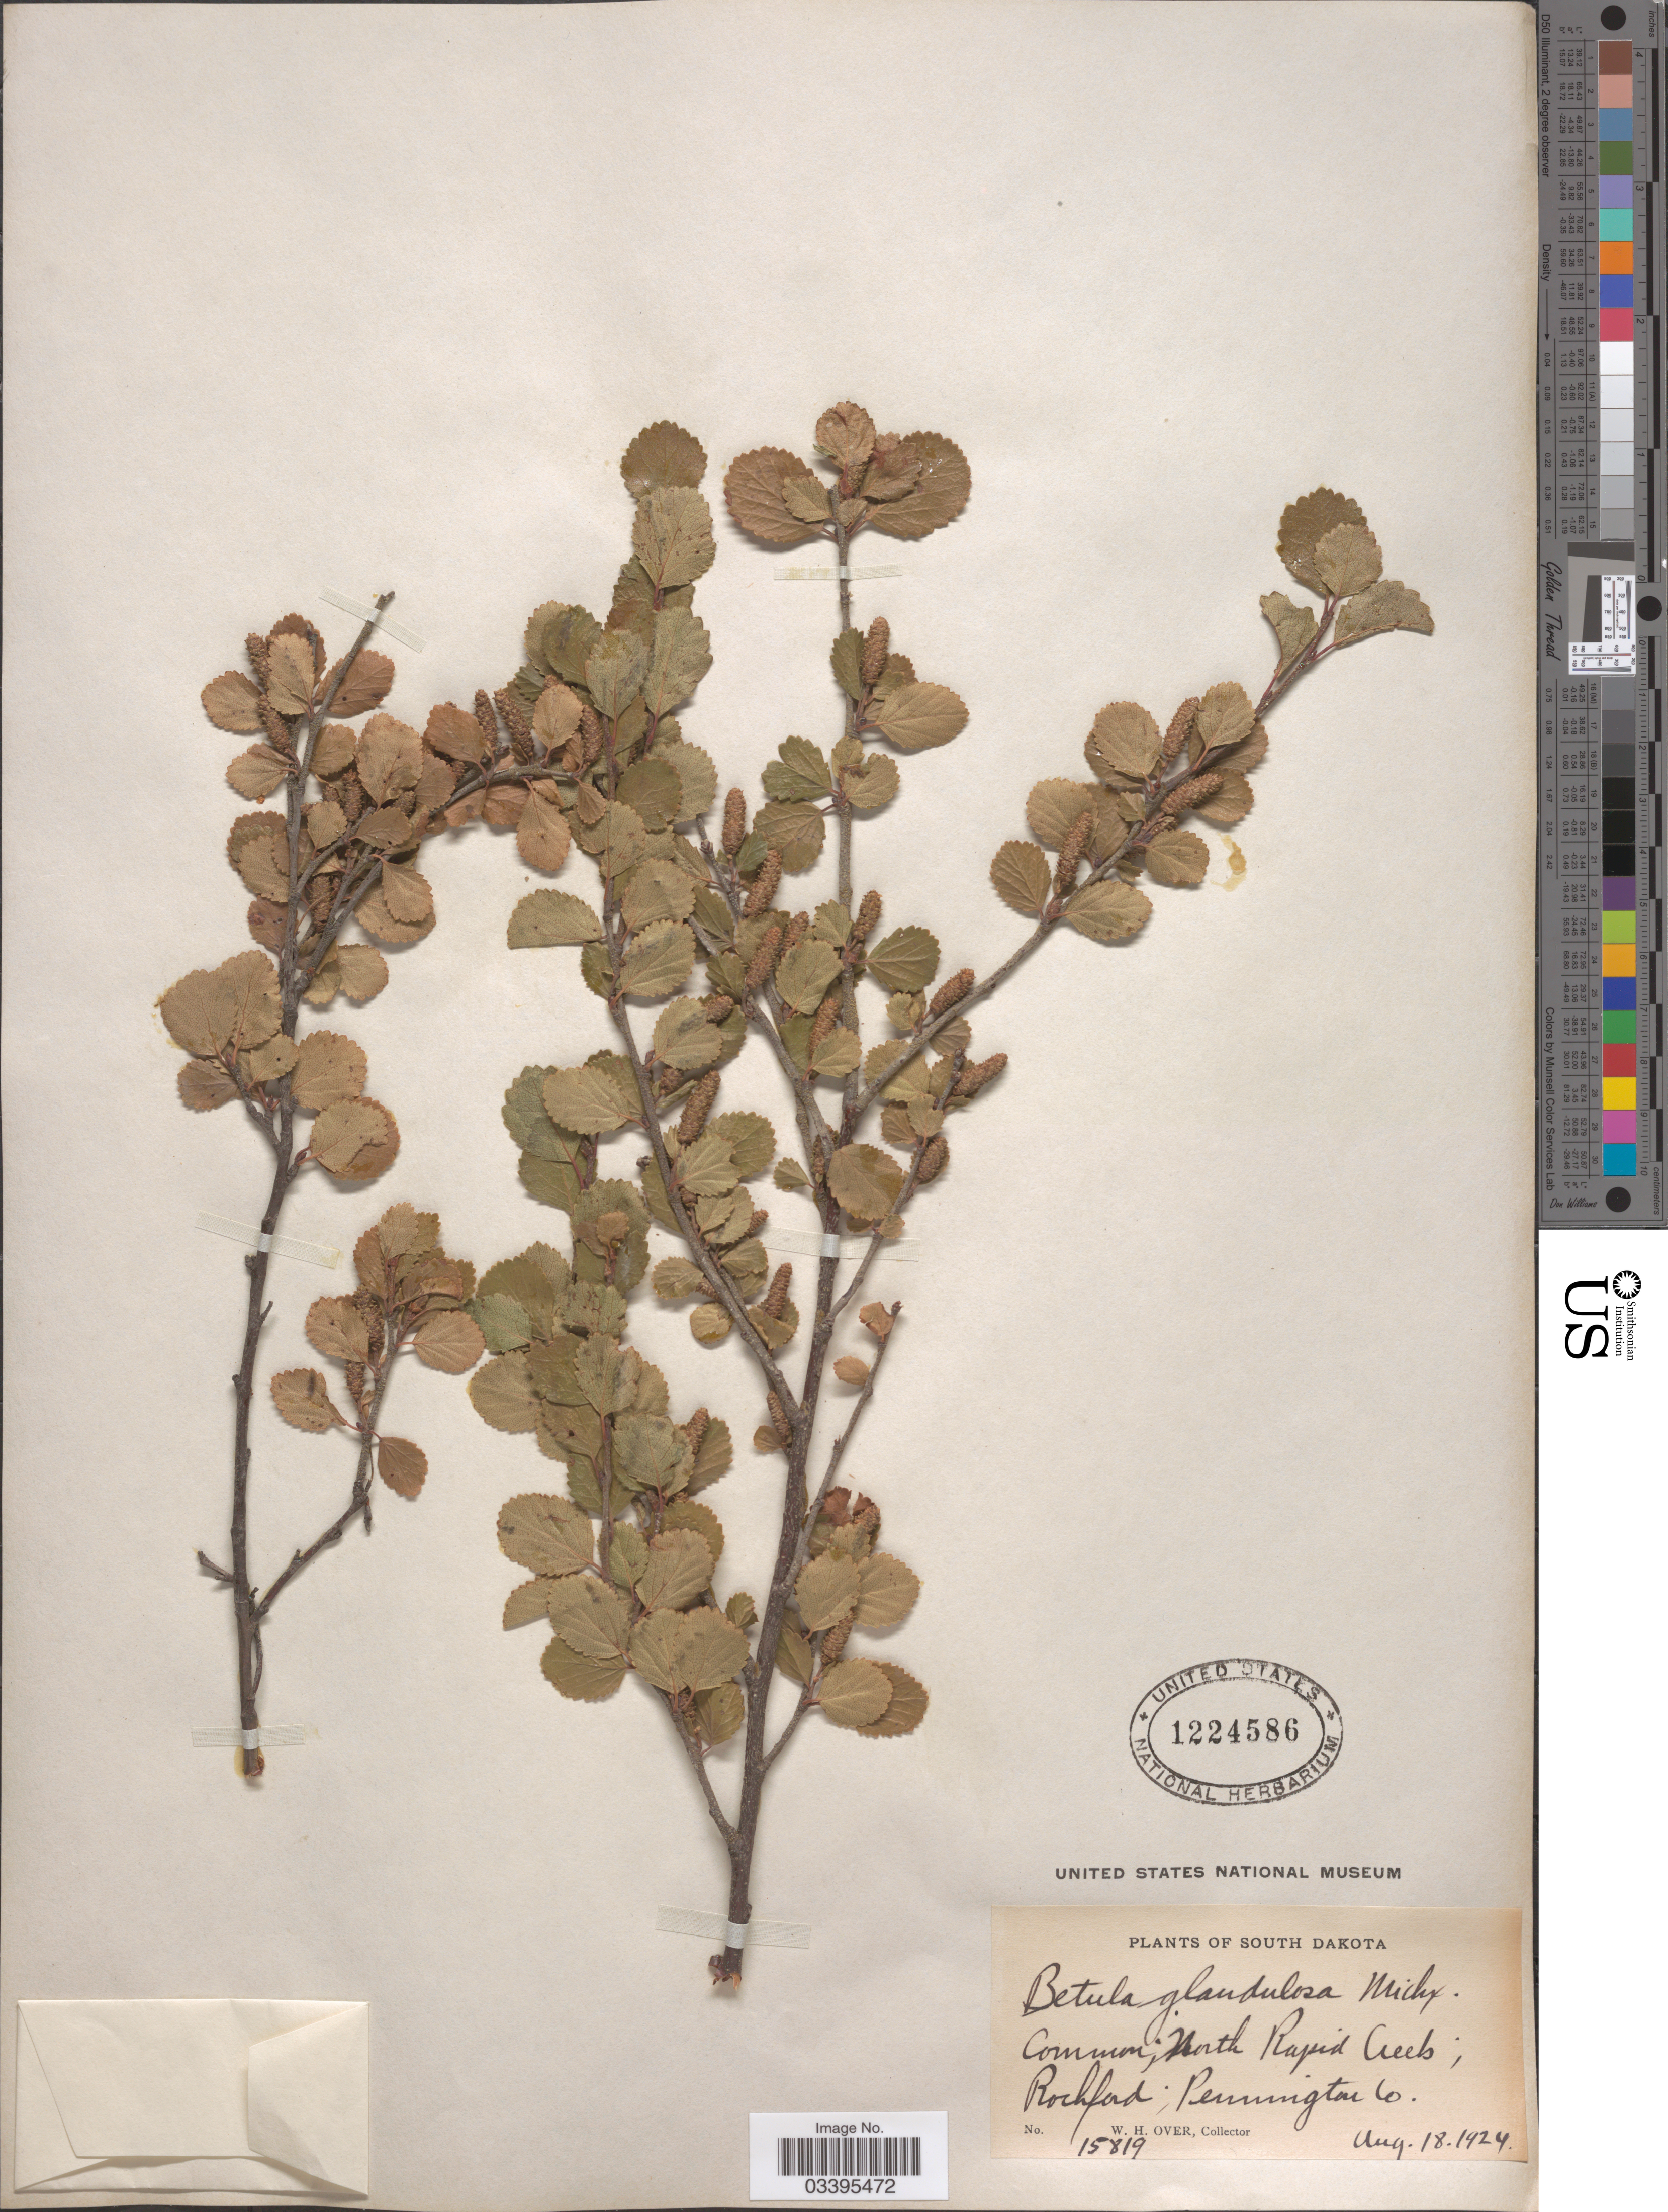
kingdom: Plantae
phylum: Tracheophyta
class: Magnoliopsida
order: Fagales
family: Betulaceae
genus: Betula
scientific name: Betula glandulosa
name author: Michx.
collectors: W. Over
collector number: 15819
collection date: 1924-08-18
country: United States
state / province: South Dakota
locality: North Rapid Creek; Rochford; Pennington Co.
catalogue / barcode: US 1224586